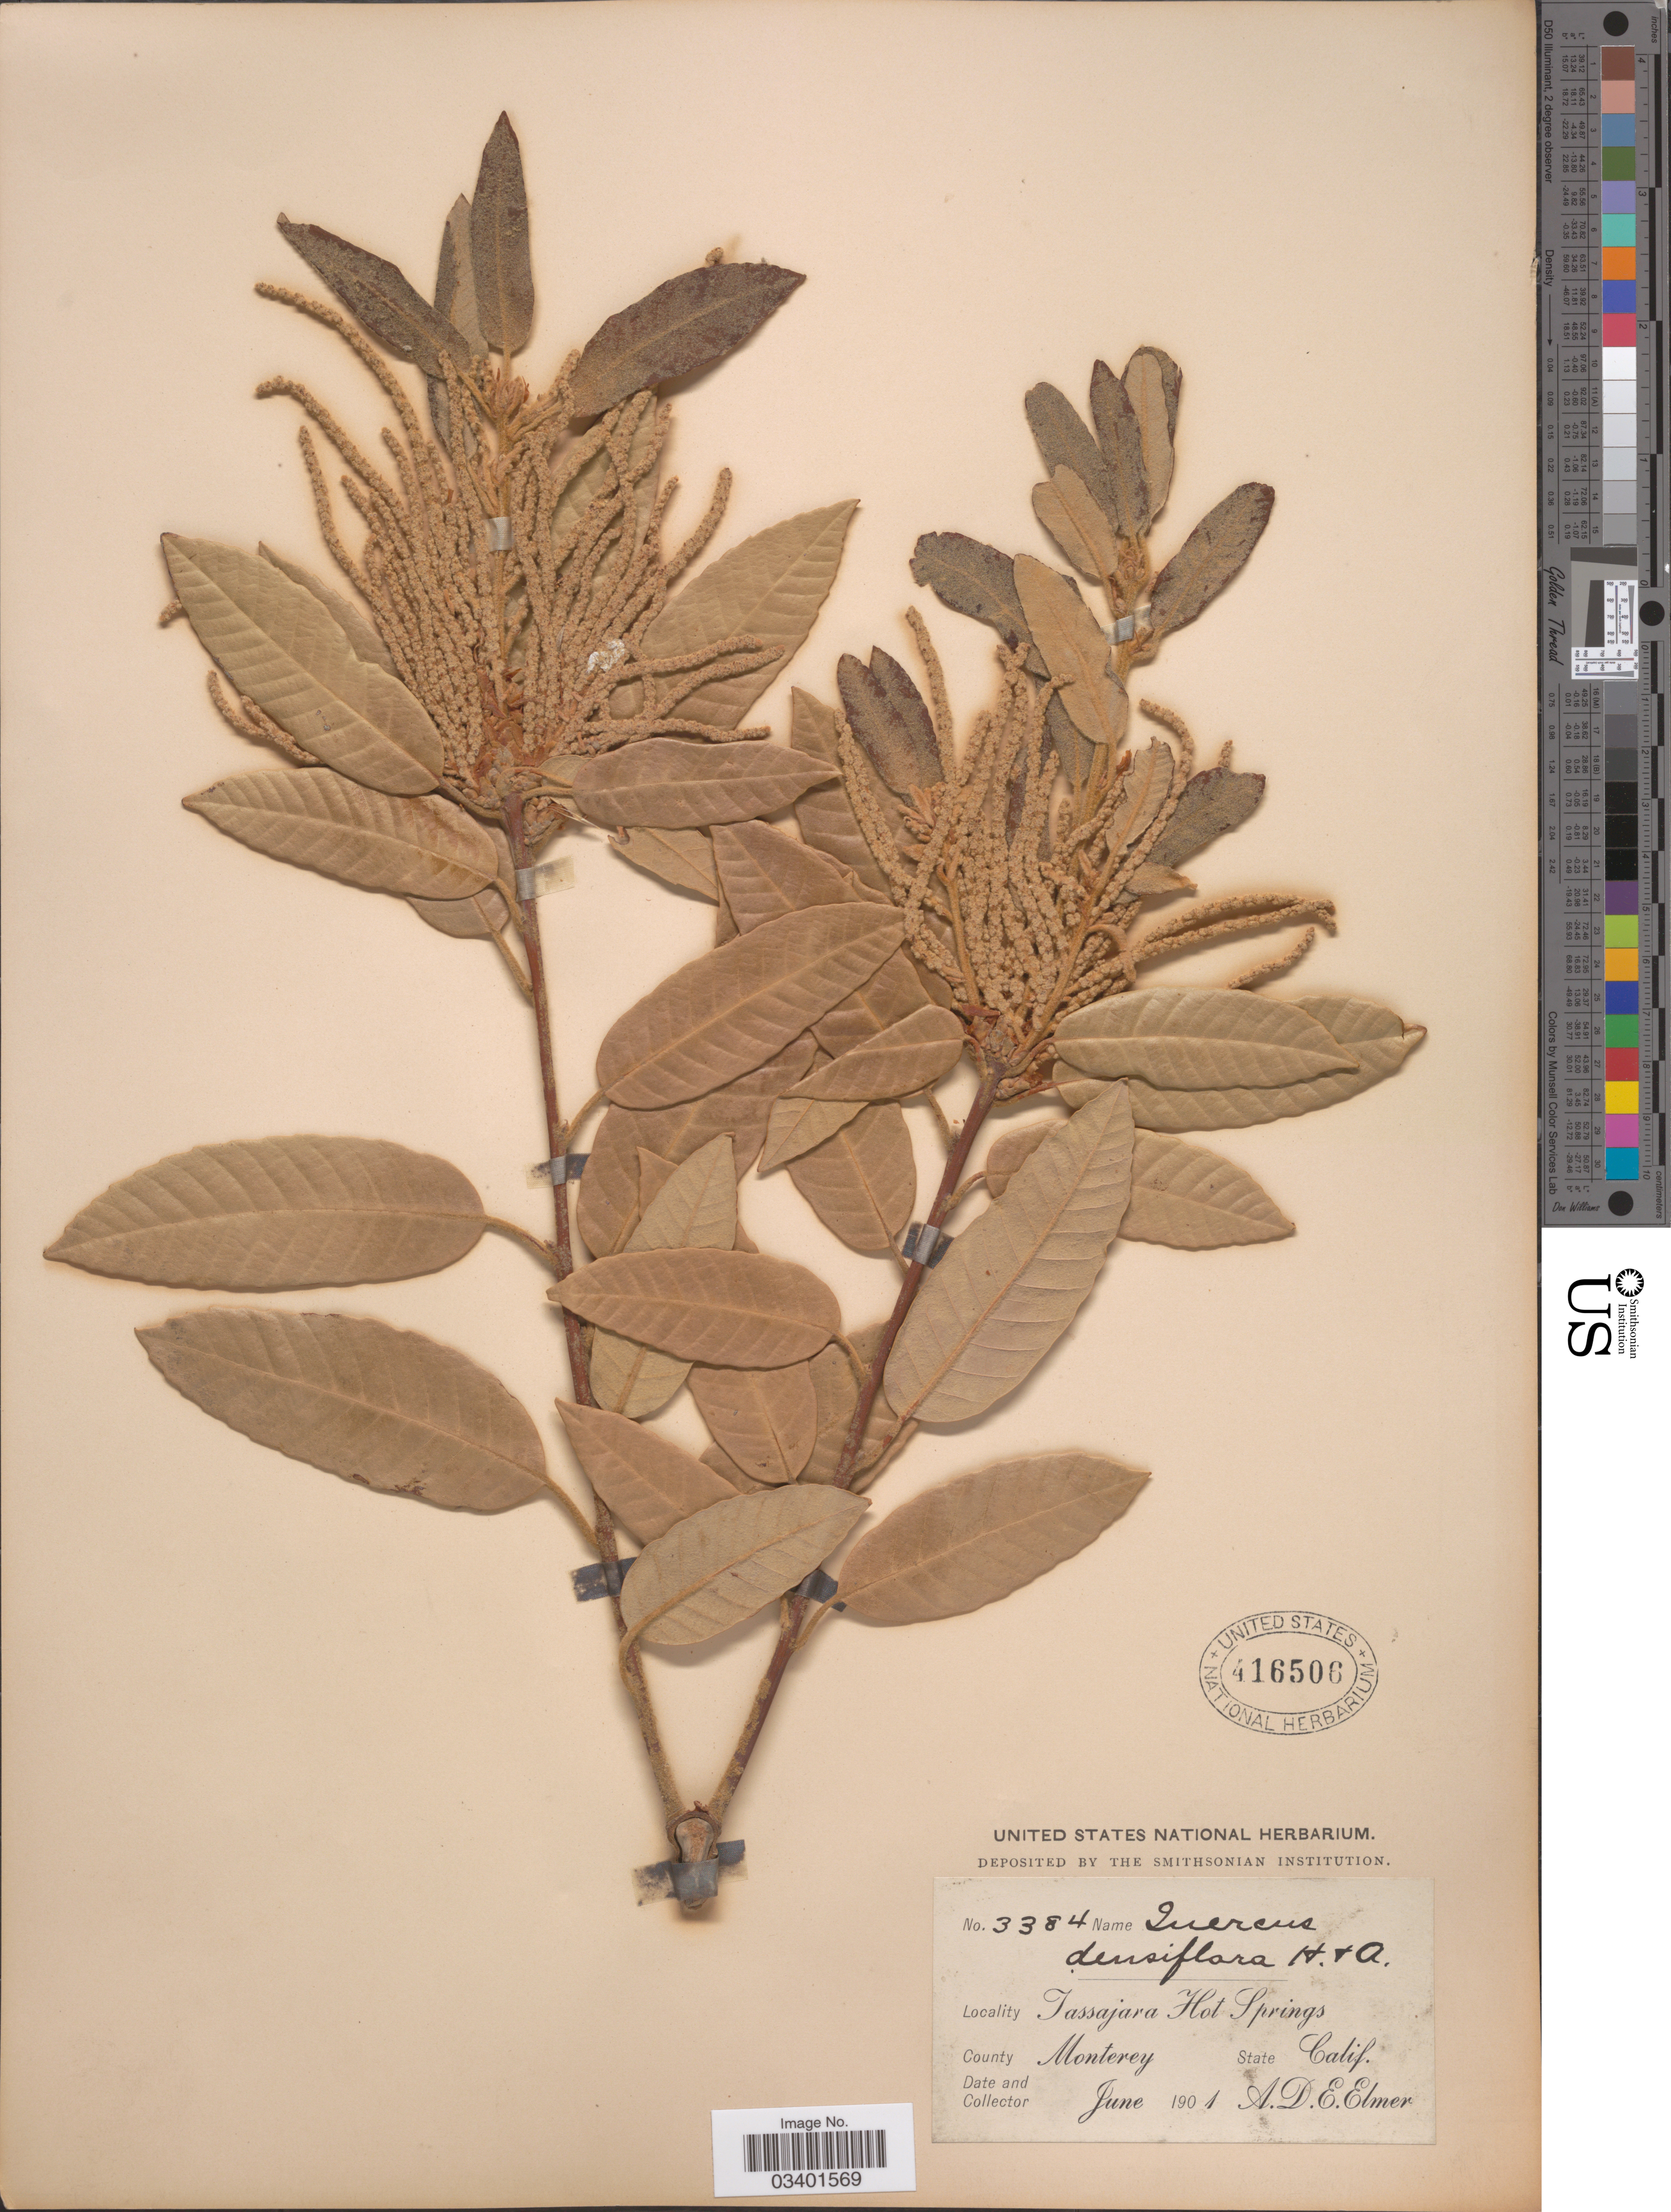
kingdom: Plantae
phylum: Tracheophyta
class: Magnoliopsida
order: Fagales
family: Fagaceae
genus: Notholithocarpus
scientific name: Notholithocarpus densiflorus var. densiflorus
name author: (Hook. & Arn.) P. S. Manos et al.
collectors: A. D. E. Elmer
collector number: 3384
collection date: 1901-06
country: United States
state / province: California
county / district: Monterey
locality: Tassajara Hot Springs. County Monterey.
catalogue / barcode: US 416506